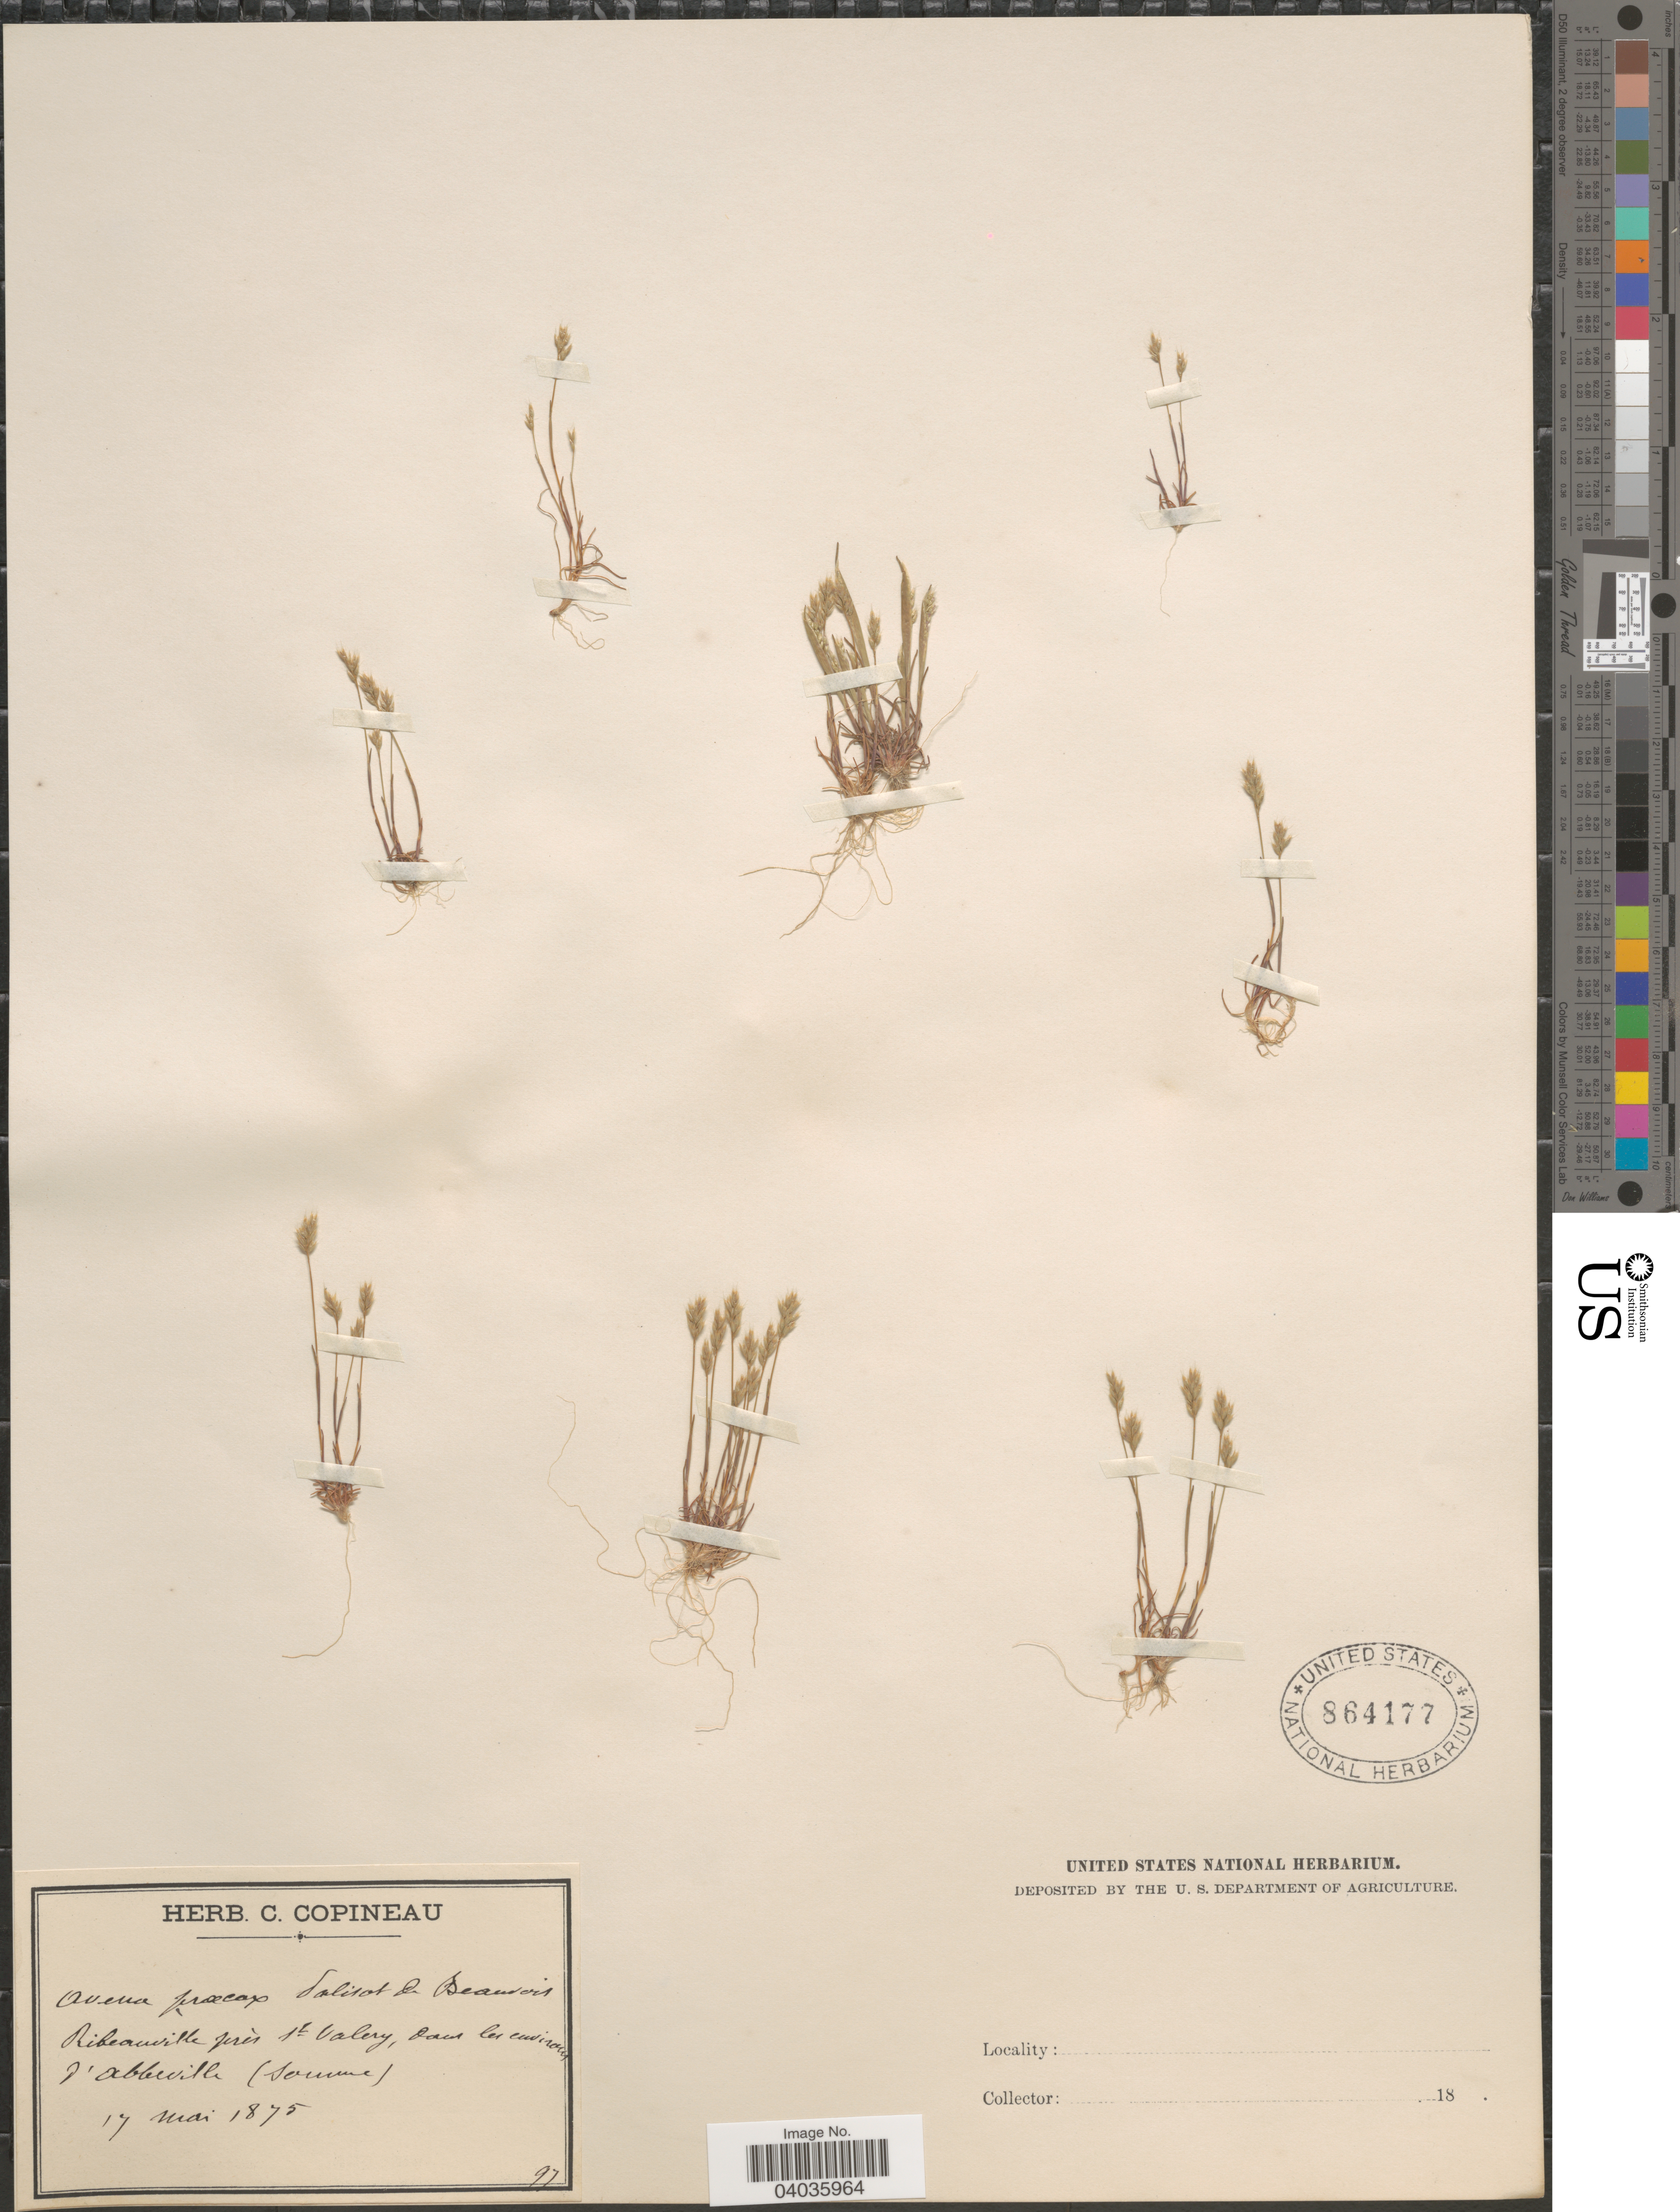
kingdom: Plantae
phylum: Tracheophyta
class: Liliopsida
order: Poales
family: Poaceae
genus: Aira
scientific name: Aira praecox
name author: L.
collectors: ex herb. C. Copineau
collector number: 97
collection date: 1875-05-17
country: France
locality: Ribeauville, près St Valery, dans les environs d'Abbeville (Somme).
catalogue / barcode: US 864177